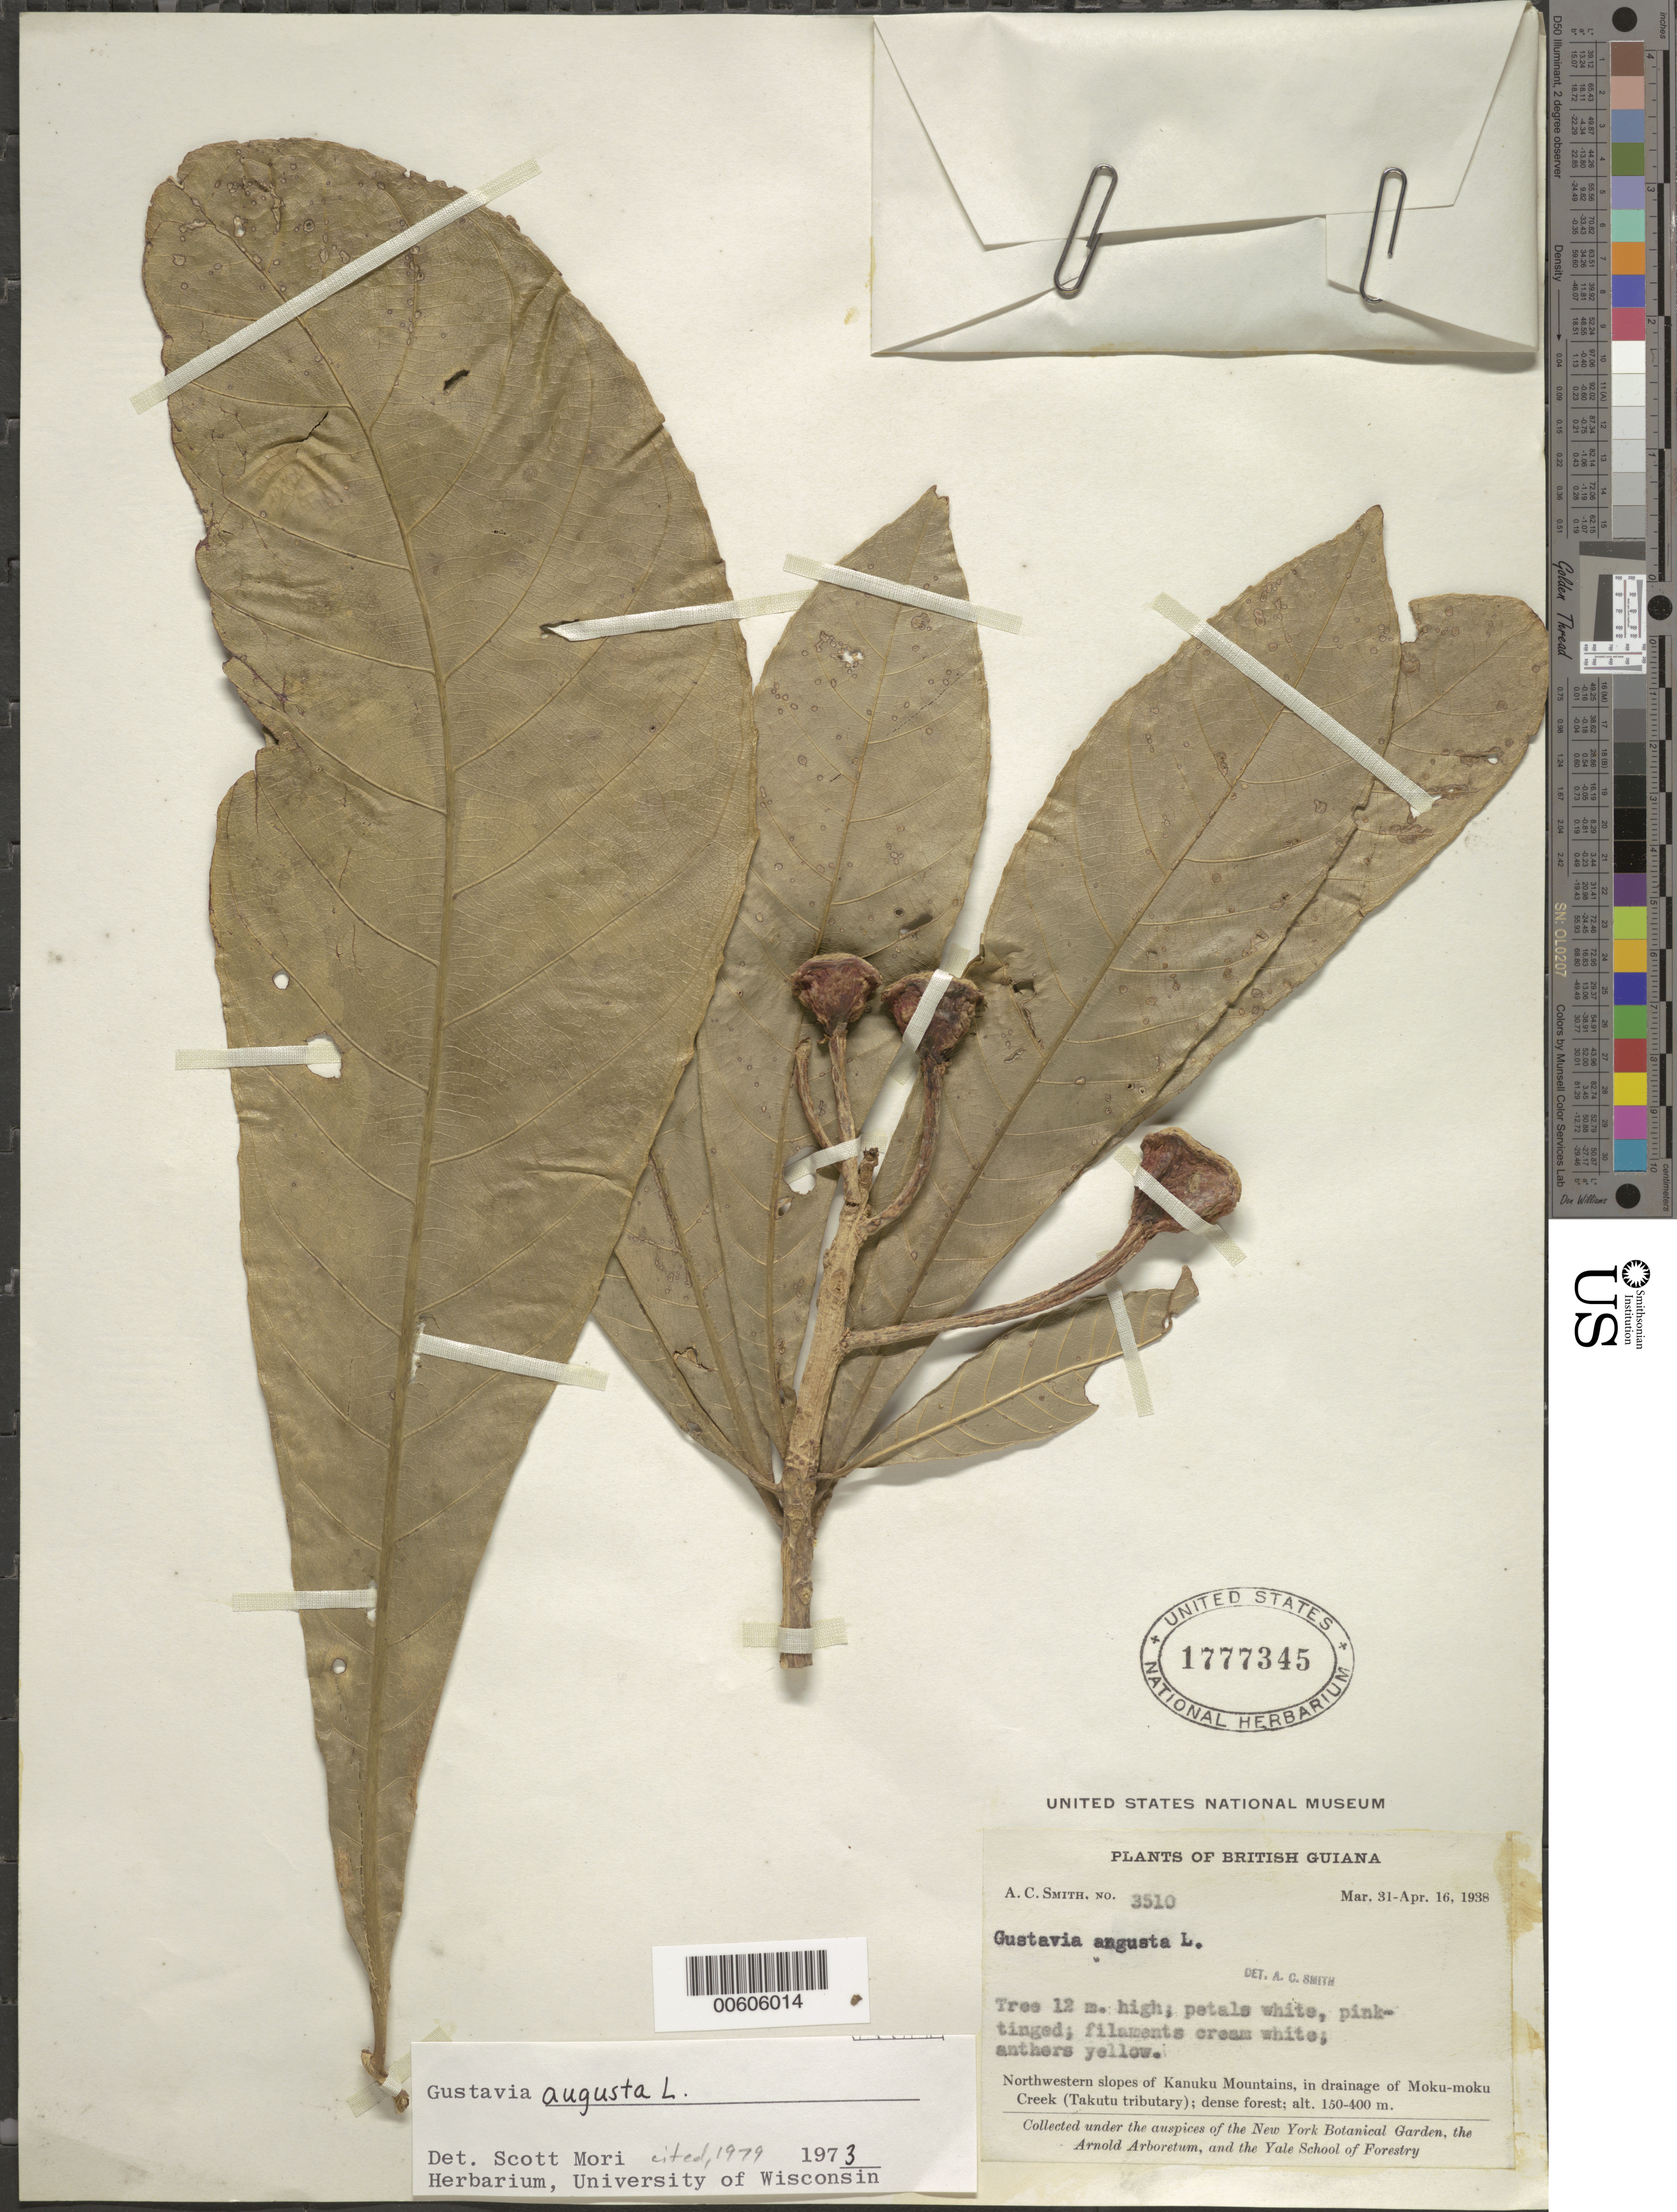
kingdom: Plantae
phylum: Tracheophyta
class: Magnoliopsida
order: Ericales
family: Lecythidaceae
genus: Gustavia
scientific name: Gustavia augusta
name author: L.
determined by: Mori, Scott A.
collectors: A. C. Smith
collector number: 3510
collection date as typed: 31-Mar-38 to 16-Apr-38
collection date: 1938-03-31/1938-04-16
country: Guyana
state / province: U. Takutu-U. Essequibo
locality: Kanuku Mts., NW slopes, in drainage of Moku-moku Creek (Takutu tributary)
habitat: Dense forest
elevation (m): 150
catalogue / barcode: US 1777345